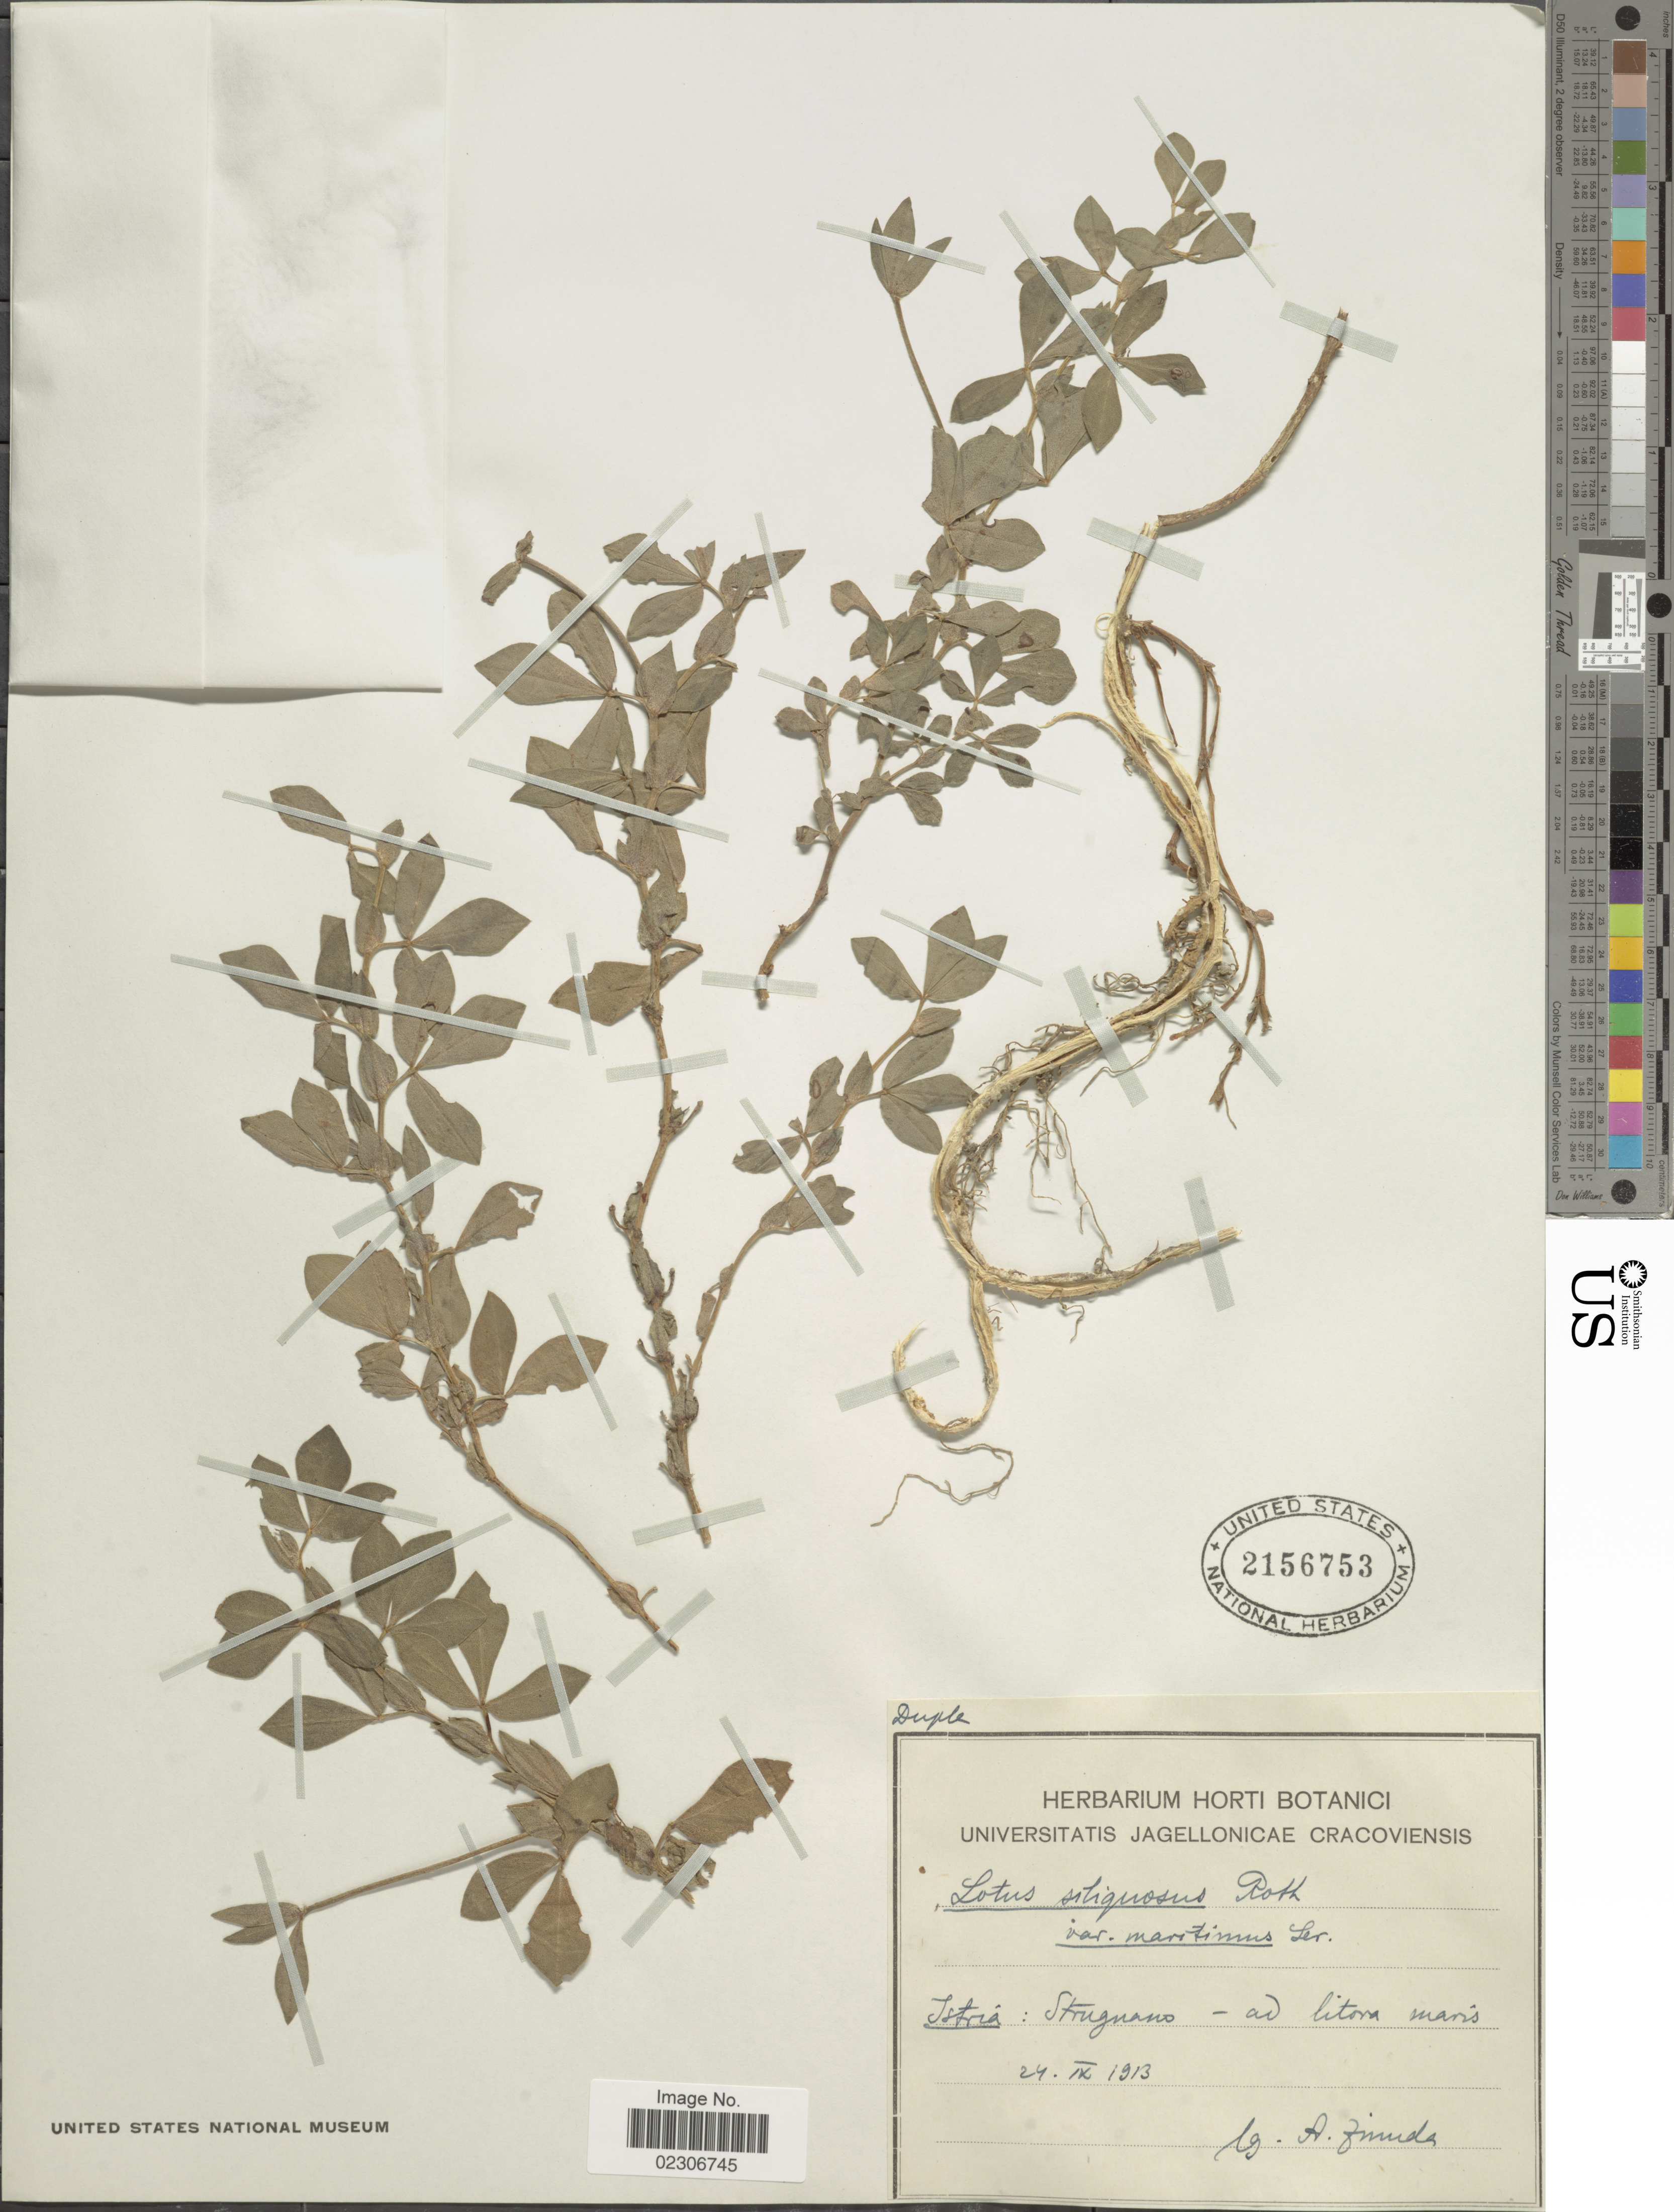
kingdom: Plantae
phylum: Tracheophyta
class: Magnoliopsida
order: Fabales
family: Fabaceae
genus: Lotus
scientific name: Lotus siliquosus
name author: L.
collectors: A. Zimuda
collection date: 1913-09-24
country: Croatia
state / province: Istria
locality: Istria: Strugnano - ad litora maris.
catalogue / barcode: US 2156753